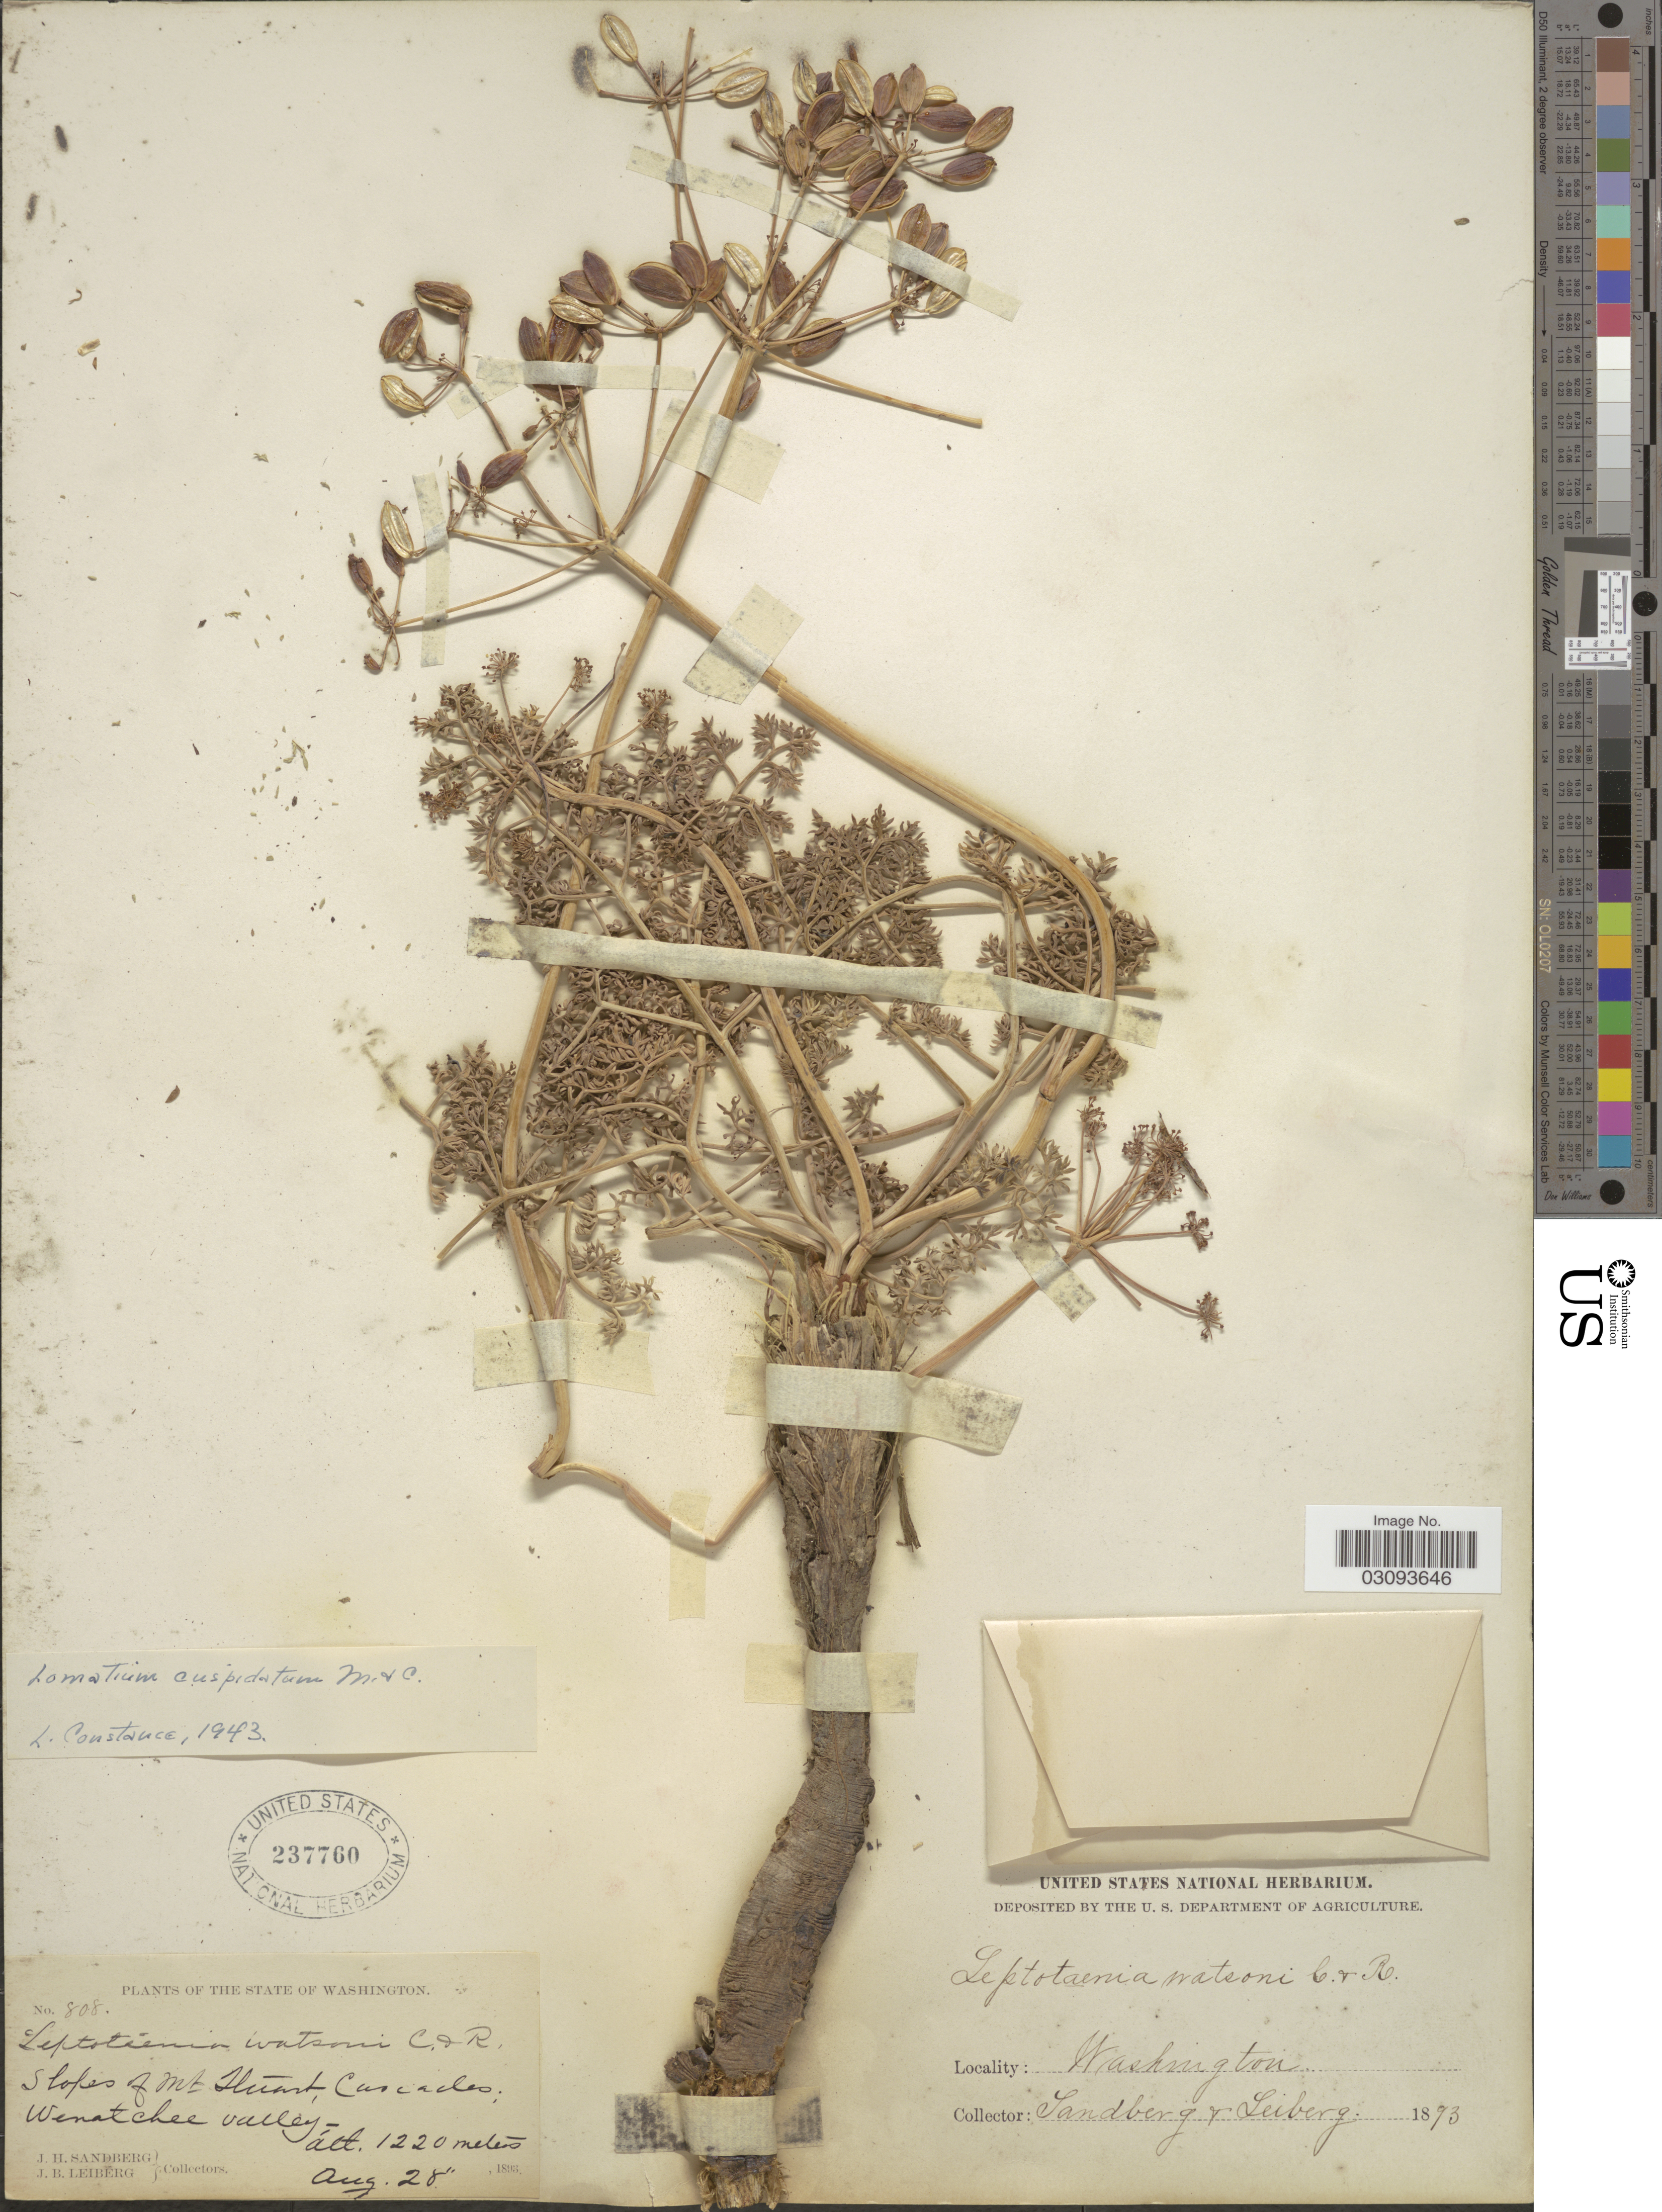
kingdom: Plantae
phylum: Tracheophyta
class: Magnoliopsida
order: Apiales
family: Apiaceae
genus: Lomatium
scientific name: Lomatium cuspidatum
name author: (Constance) Mathias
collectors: J. H. Sandberg & J. B. Leiberg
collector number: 808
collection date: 1893-08-28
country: United States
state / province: Washington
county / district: Chelan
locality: Slopes of Mt. Stuart, Cascades, Wenatchee Valley.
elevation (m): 1220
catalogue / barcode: US 237760